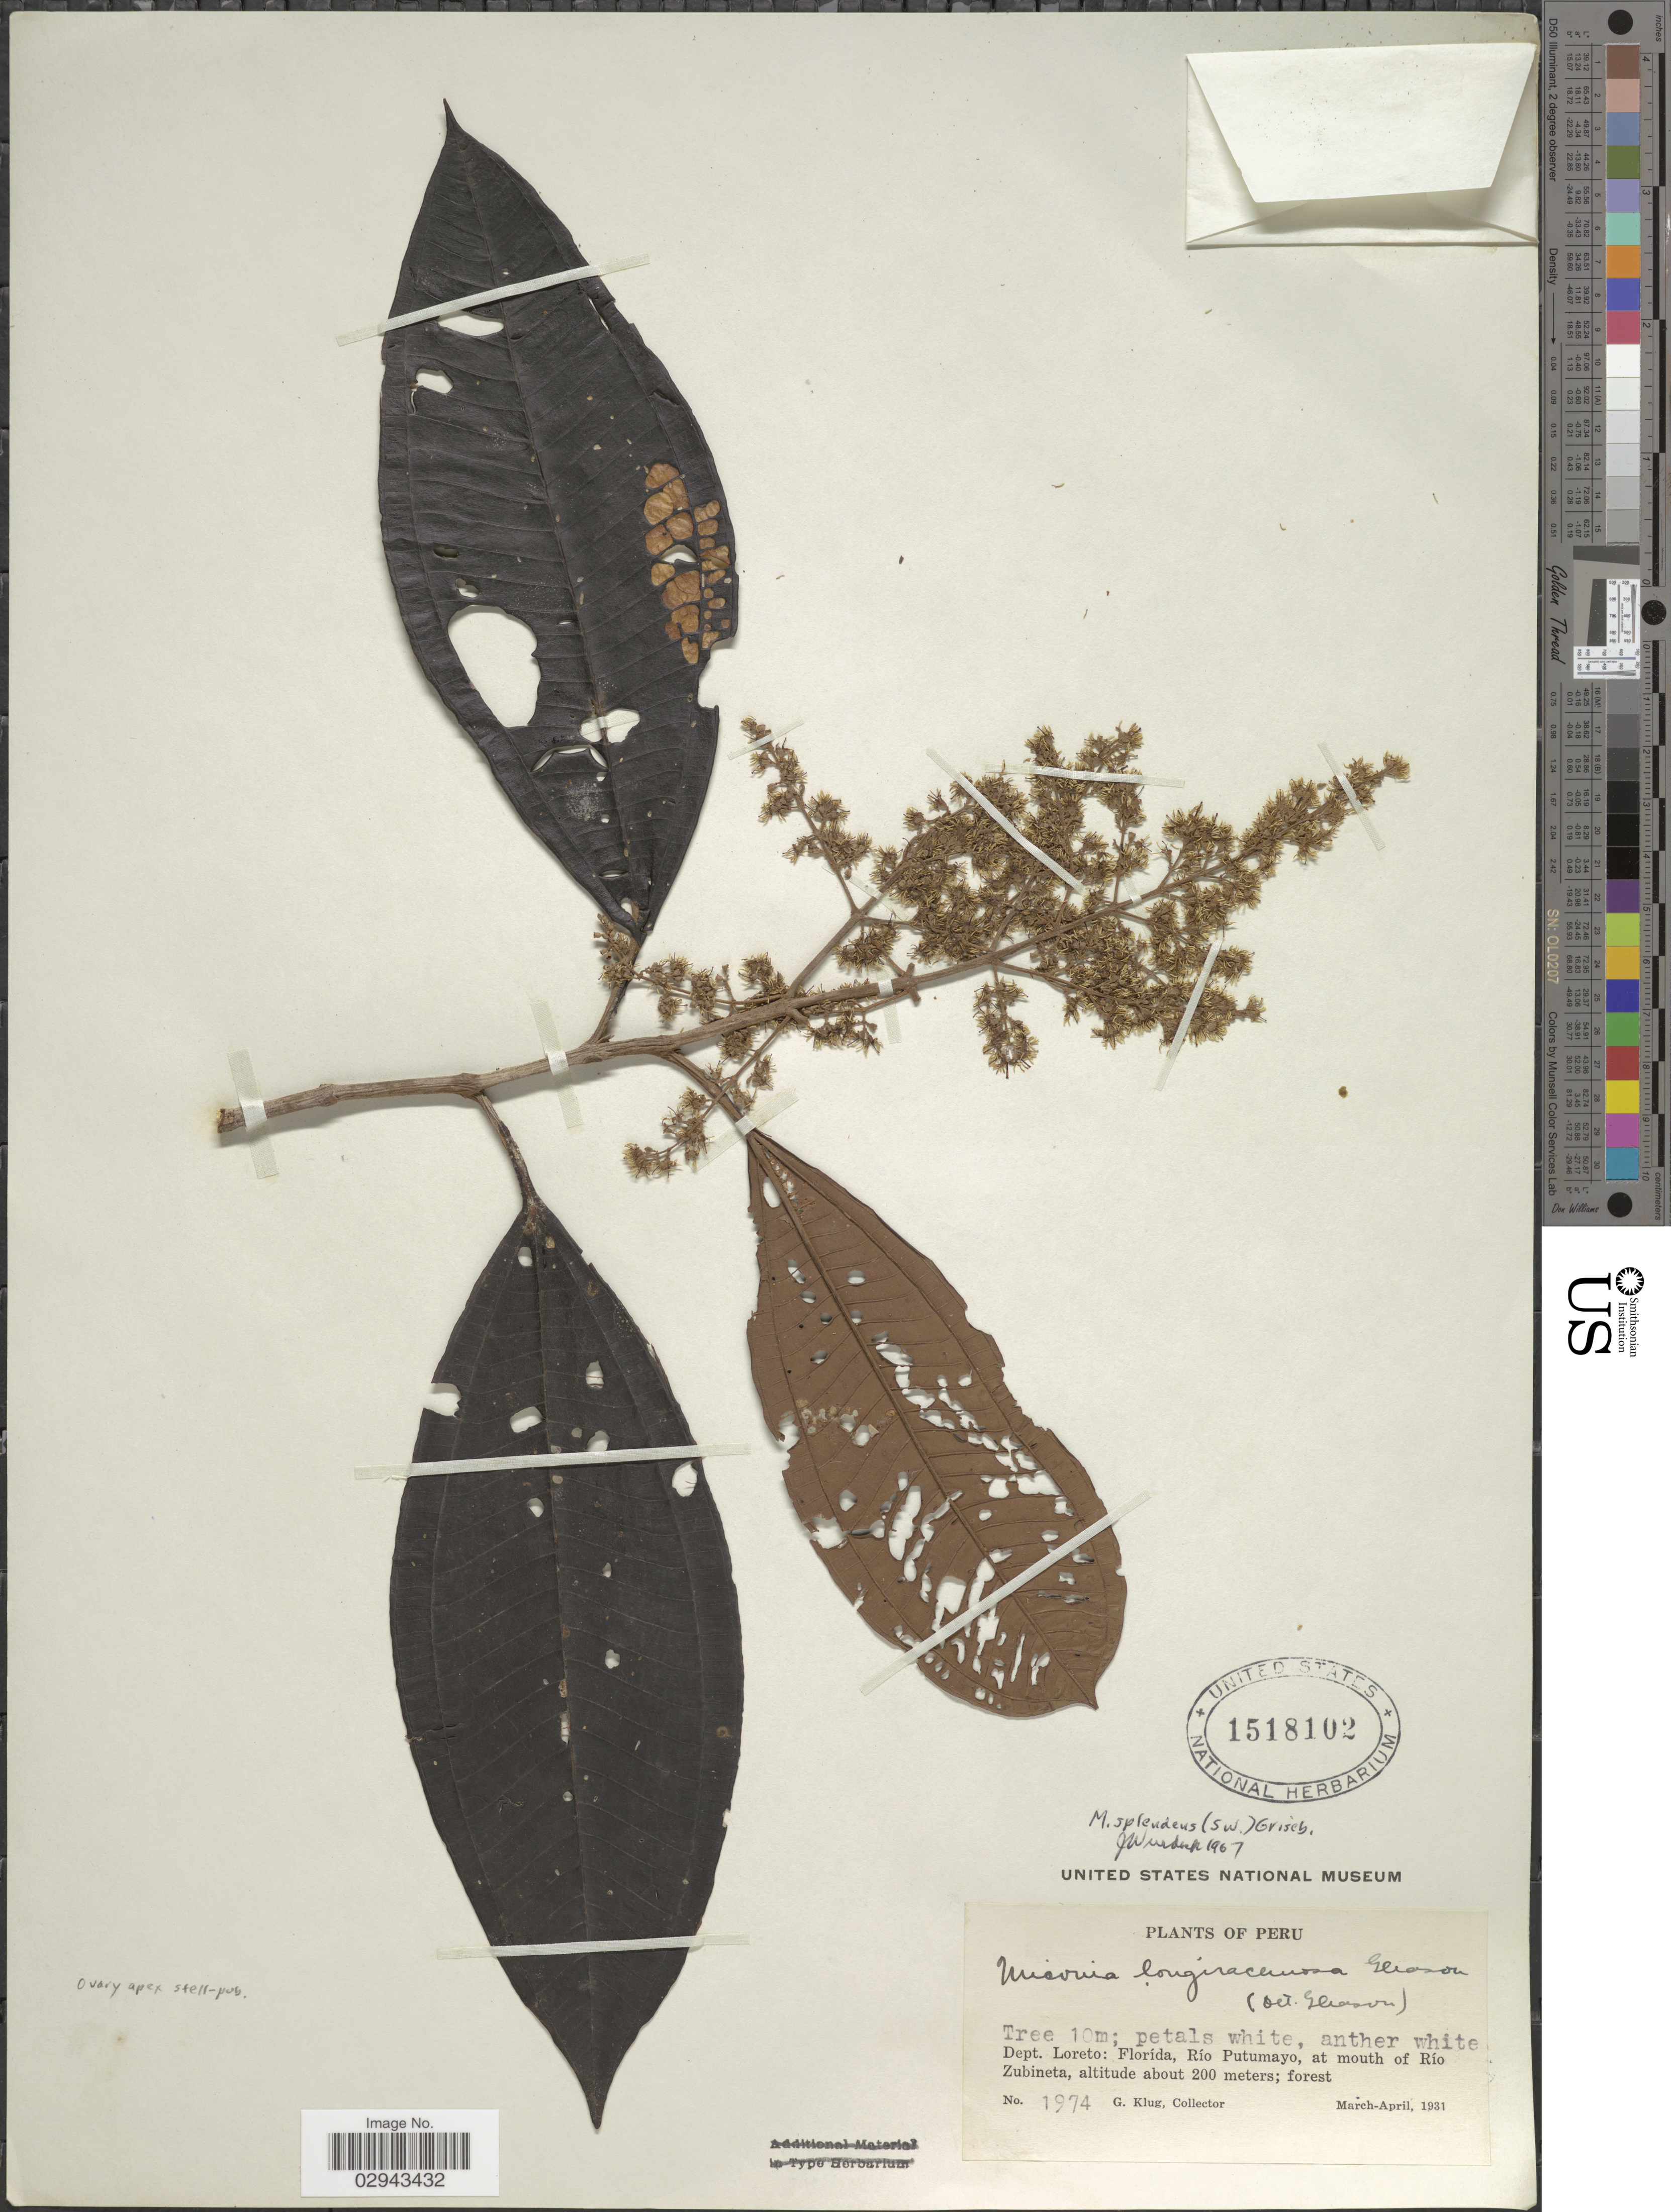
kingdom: Plantae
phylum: Tracheophyta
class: Magnoliopsida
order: Myrtales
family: Melastomataceae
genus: Miconia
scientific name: Miconia splendens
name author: (Sw.) Griseb.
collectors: G. Klug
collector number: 1974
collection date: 1931-03/1931-04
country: Peru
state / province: Loreto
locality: Dept. Loreto: Florída, Río Putumayo, at mouth of Río Zubineta.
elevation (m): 200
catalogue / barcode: US 1518102